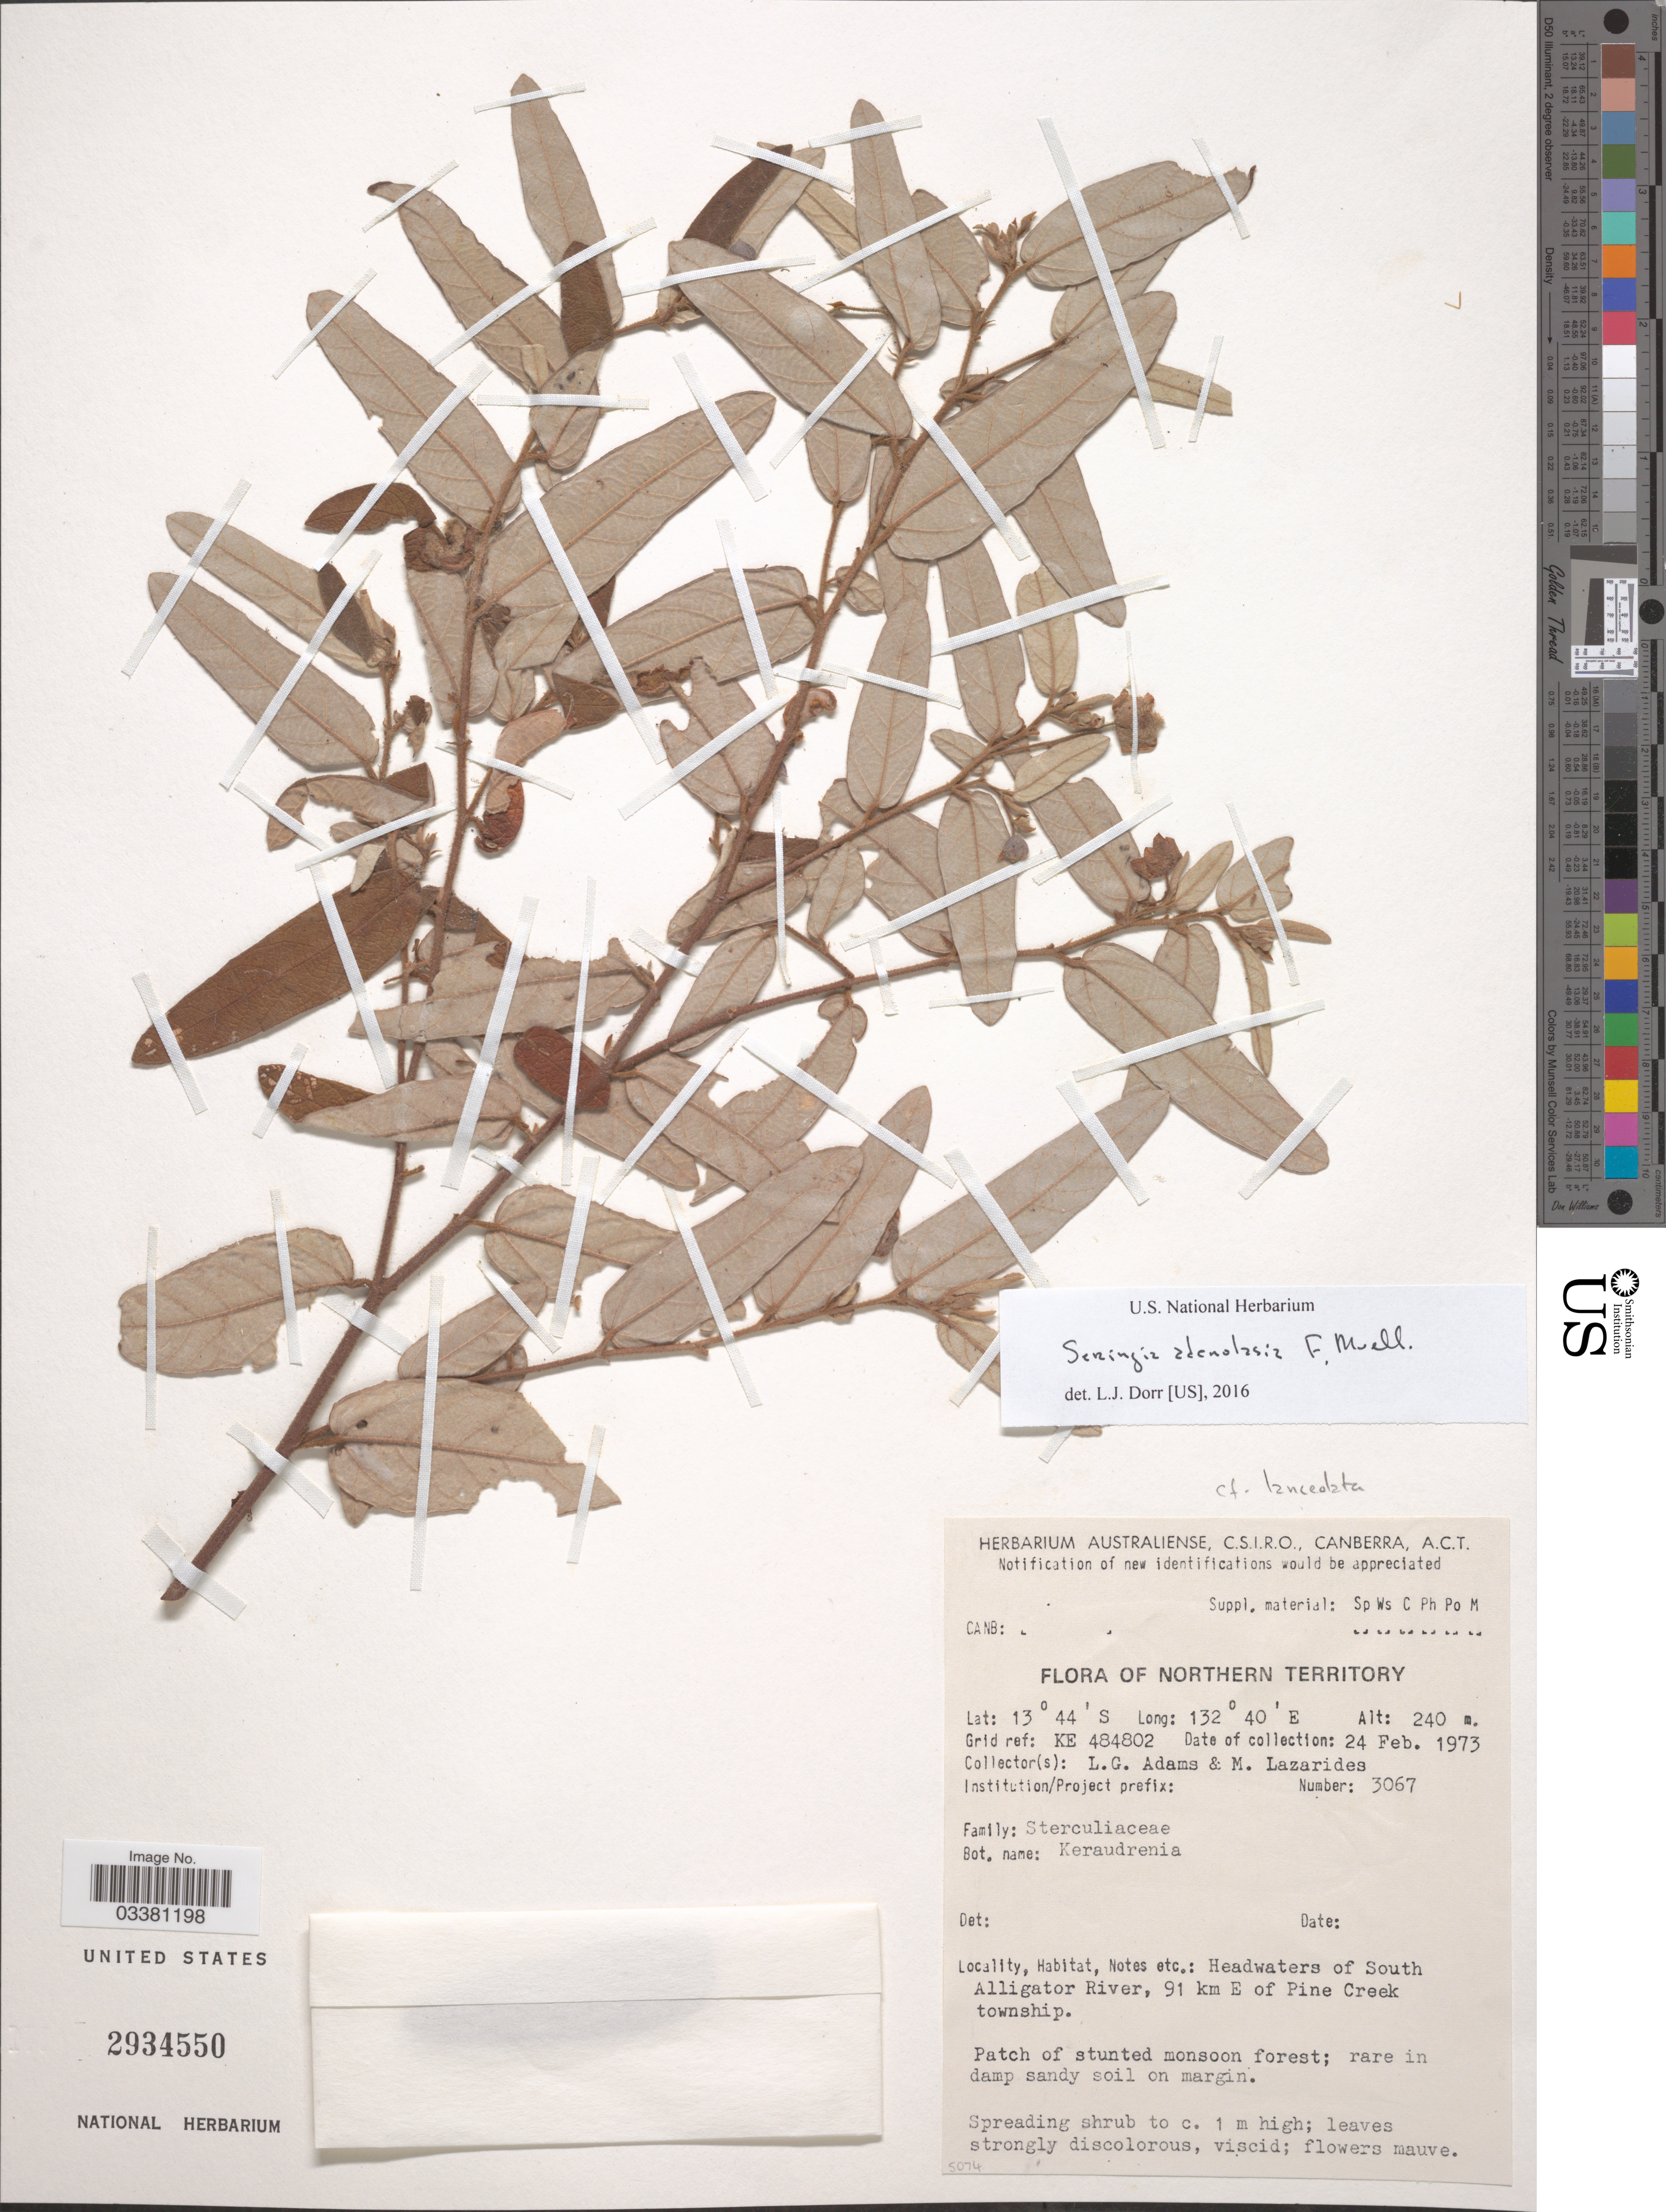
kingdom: Plantae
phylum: Tracheophyta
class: Magnoliopsida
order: Malvales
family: Malvaceae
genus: Seringia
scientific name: Seringia adenolasia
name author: F. Muell.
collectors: L. G. Adams & M. Lazarides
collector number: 3067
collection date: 1973-02-24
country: Australia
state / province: Northern Territory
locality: Grid ref: KE 484802. Headwaters of South Alligator River, 91 km E of Pine Creek township.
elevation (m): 240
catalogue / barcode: US 2934550